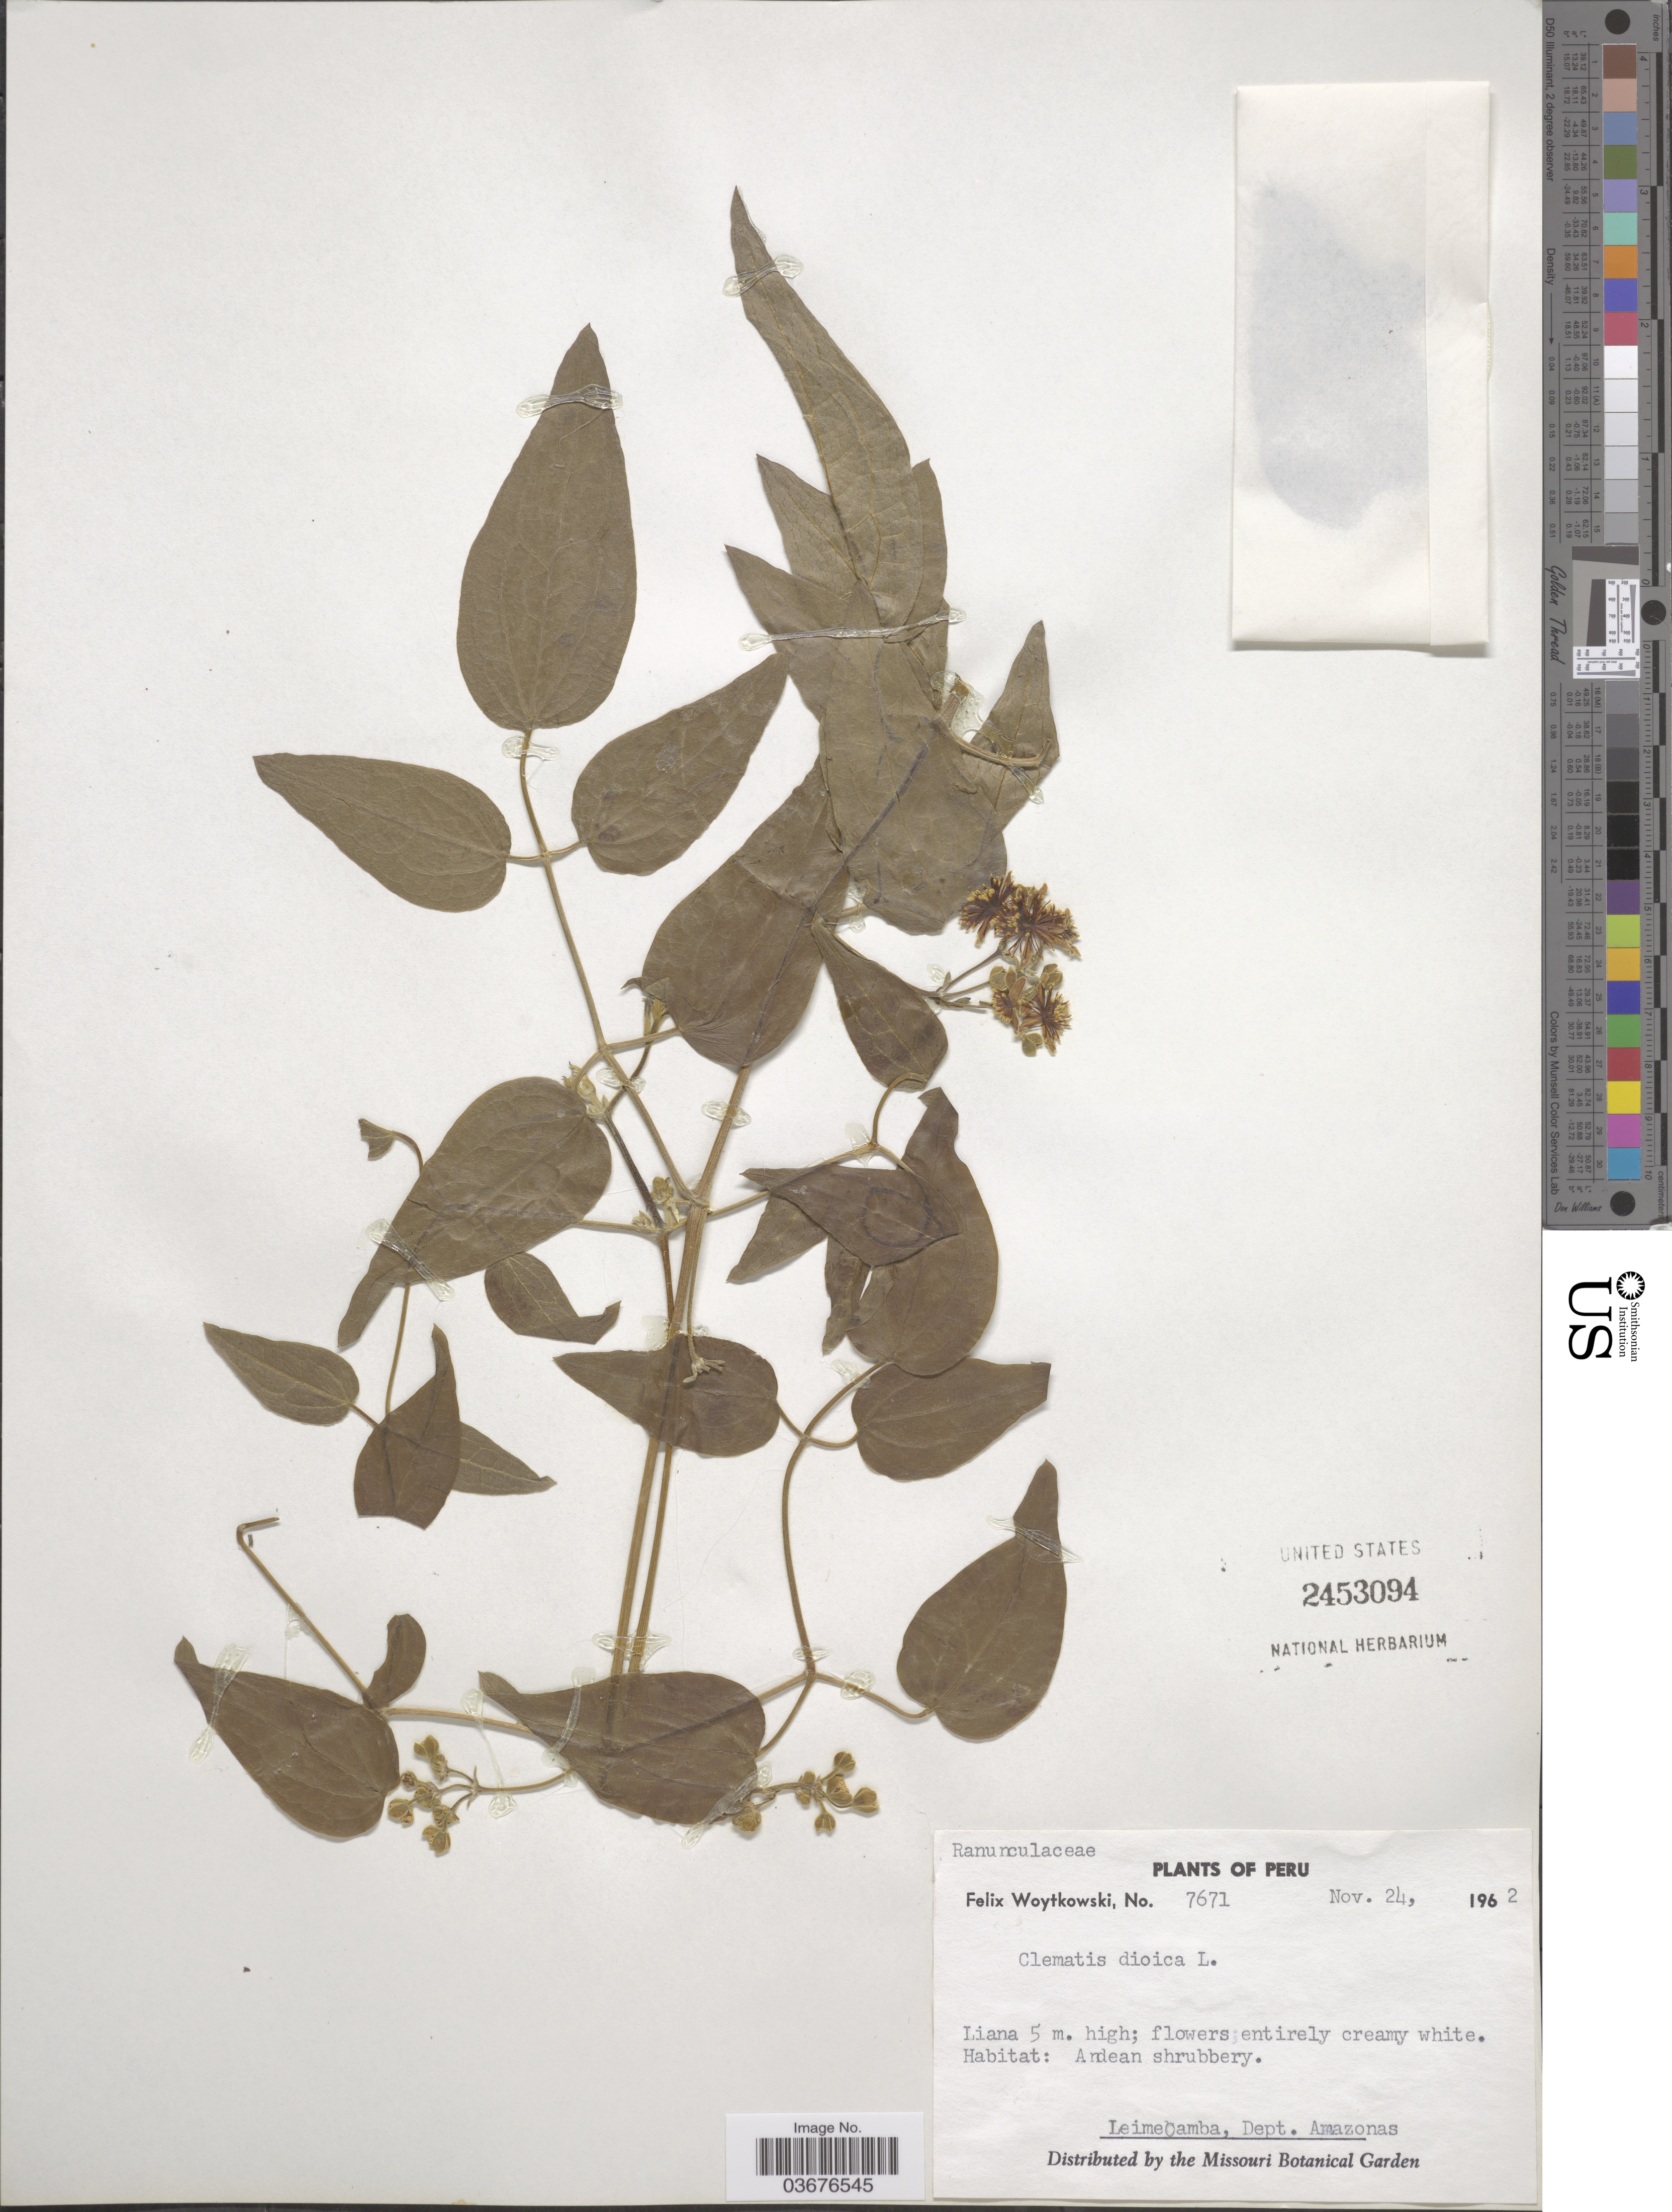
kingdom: Plantae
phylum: Tracheophyta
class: Magnoliopsida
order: Ranunculales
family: Ranunculaceae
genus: Clematis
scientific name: Clematis sp.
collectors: F. Woytkowski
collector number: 7671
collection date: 1962-11-24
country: Peru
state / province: Amazonas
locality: Leimebamba, Dept. Amazonas.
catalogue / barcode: US 2453094